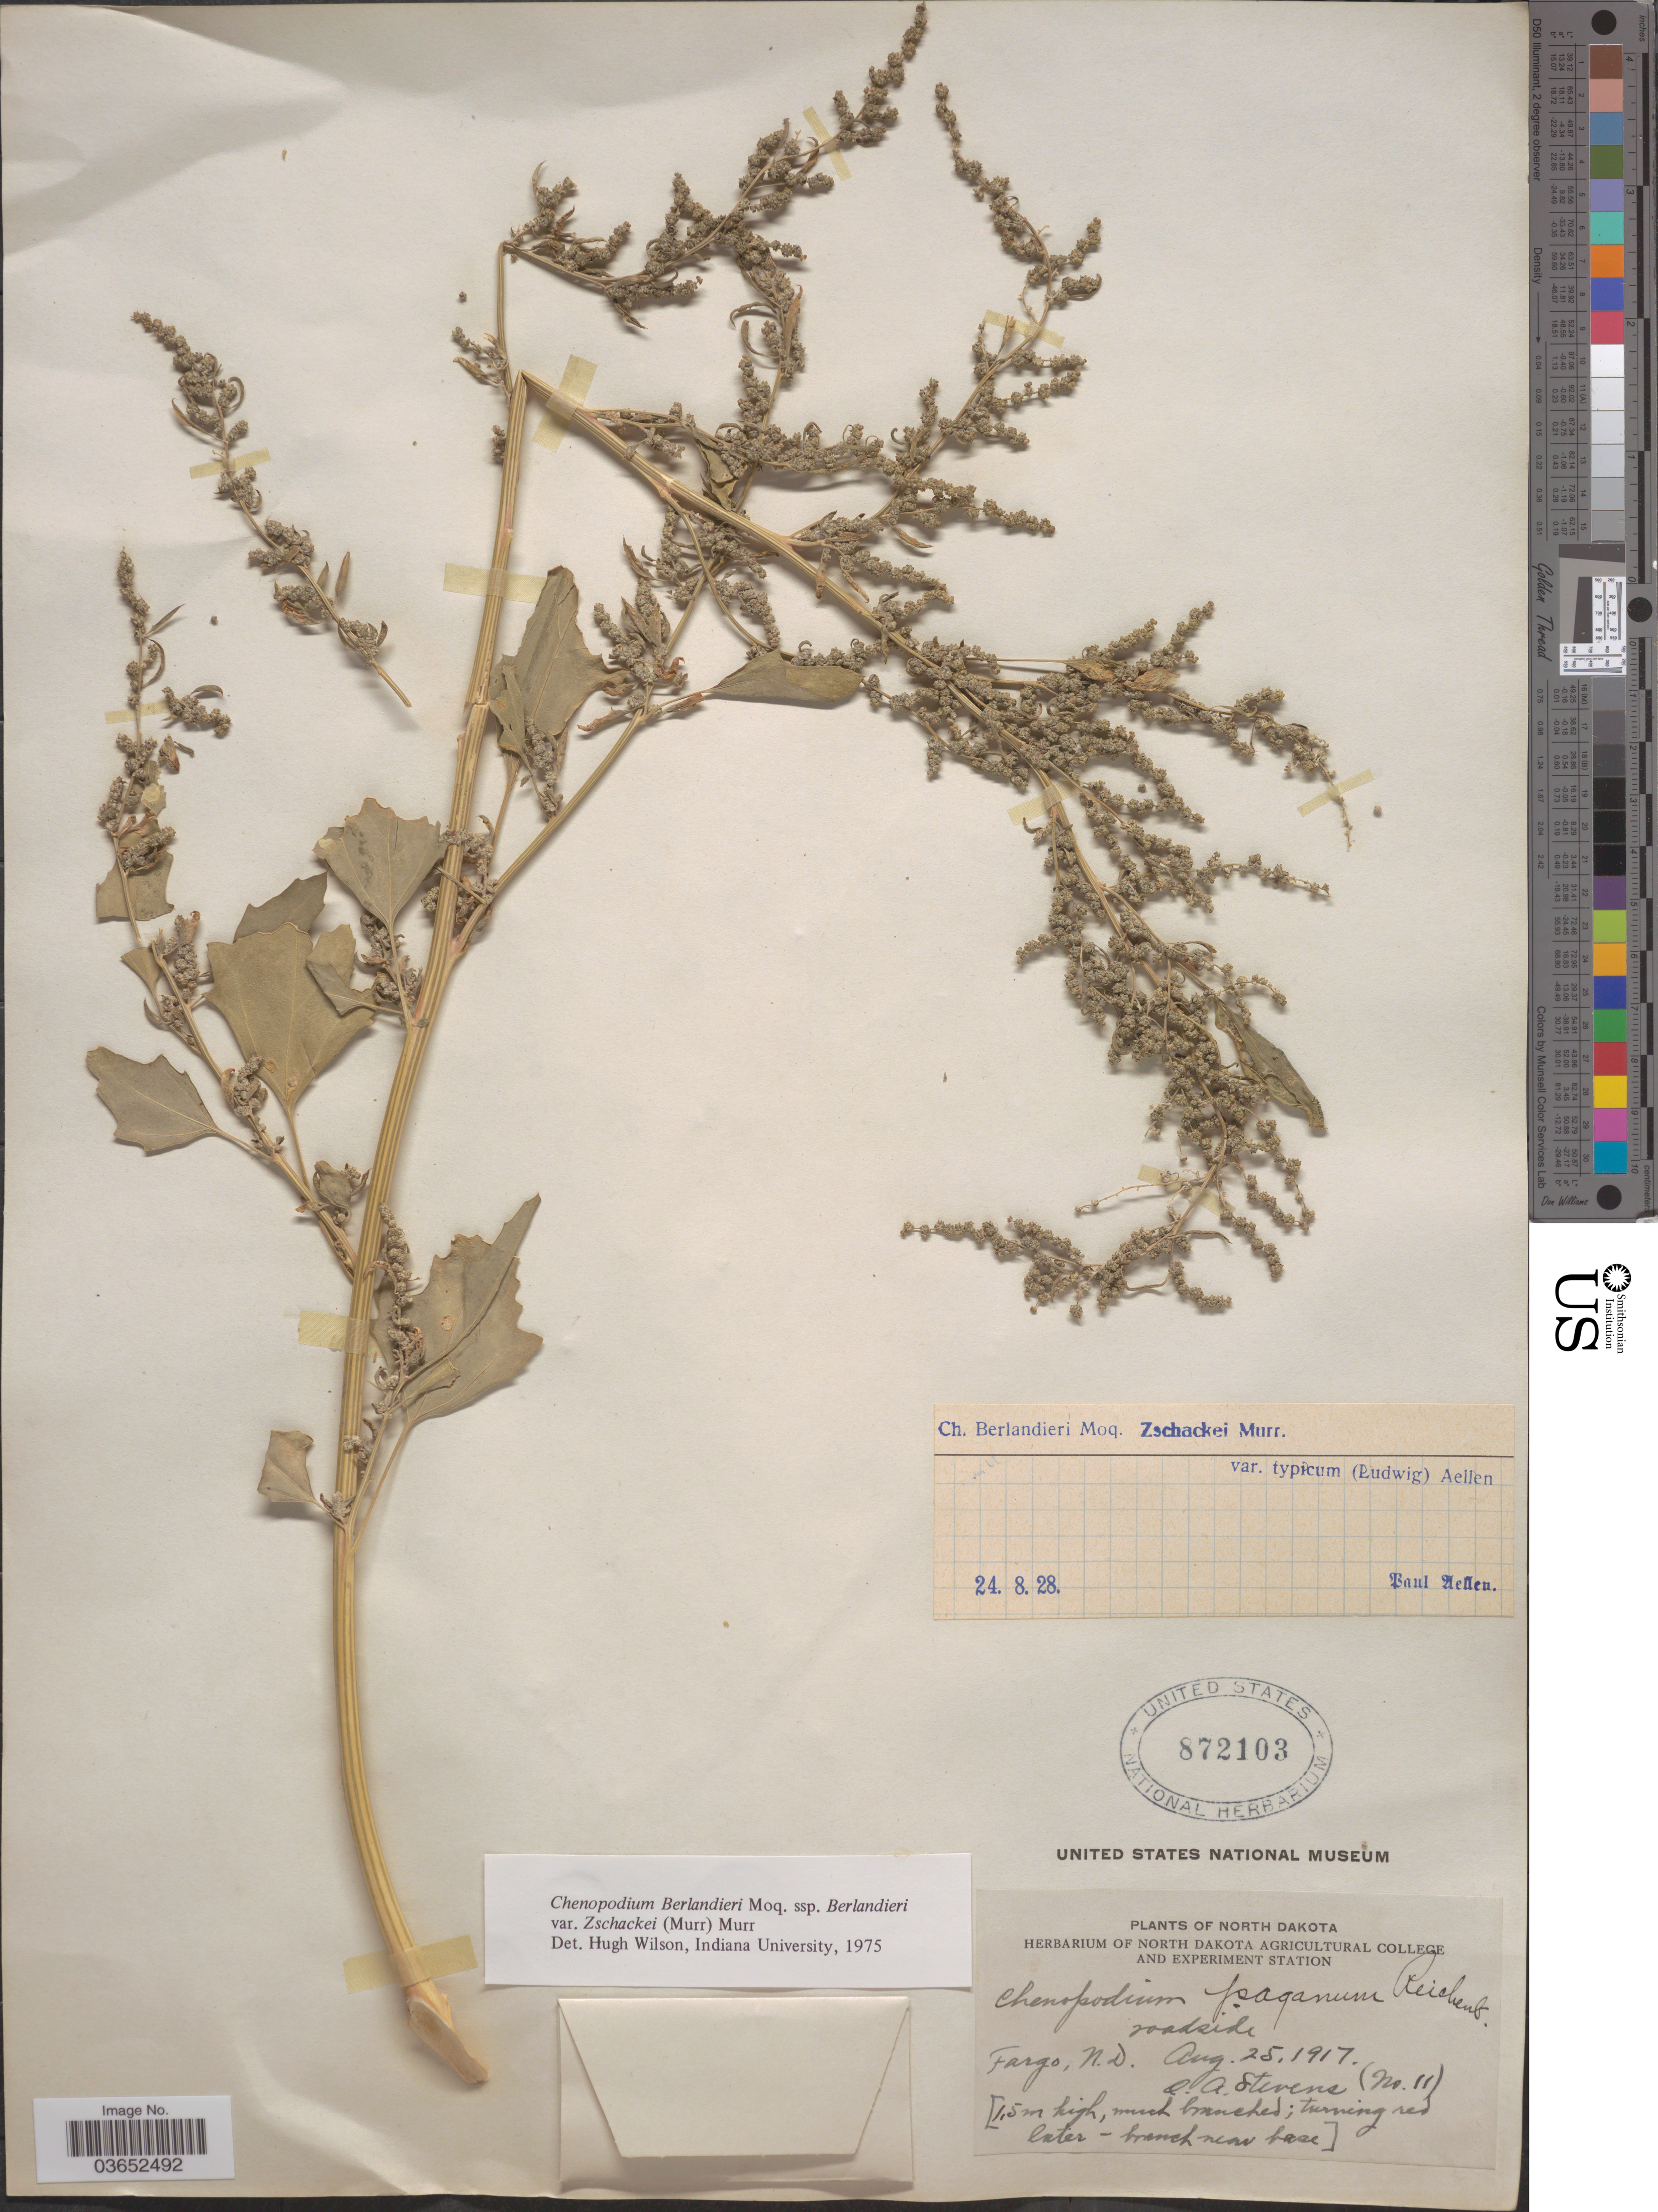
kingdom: Plantae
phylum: Tracheophyta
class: Magnoliopsida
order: Caryophyllales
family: Amaranthaceae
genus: Chenopodium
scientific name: Chenopodium berlandieri var. zschackei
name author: (Murr.) Murr.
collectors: O. A. Stevens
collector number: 11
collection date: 1917-08-25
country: United States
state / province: North Dakota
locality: Roadside. Fargo.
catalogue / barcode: US 872103